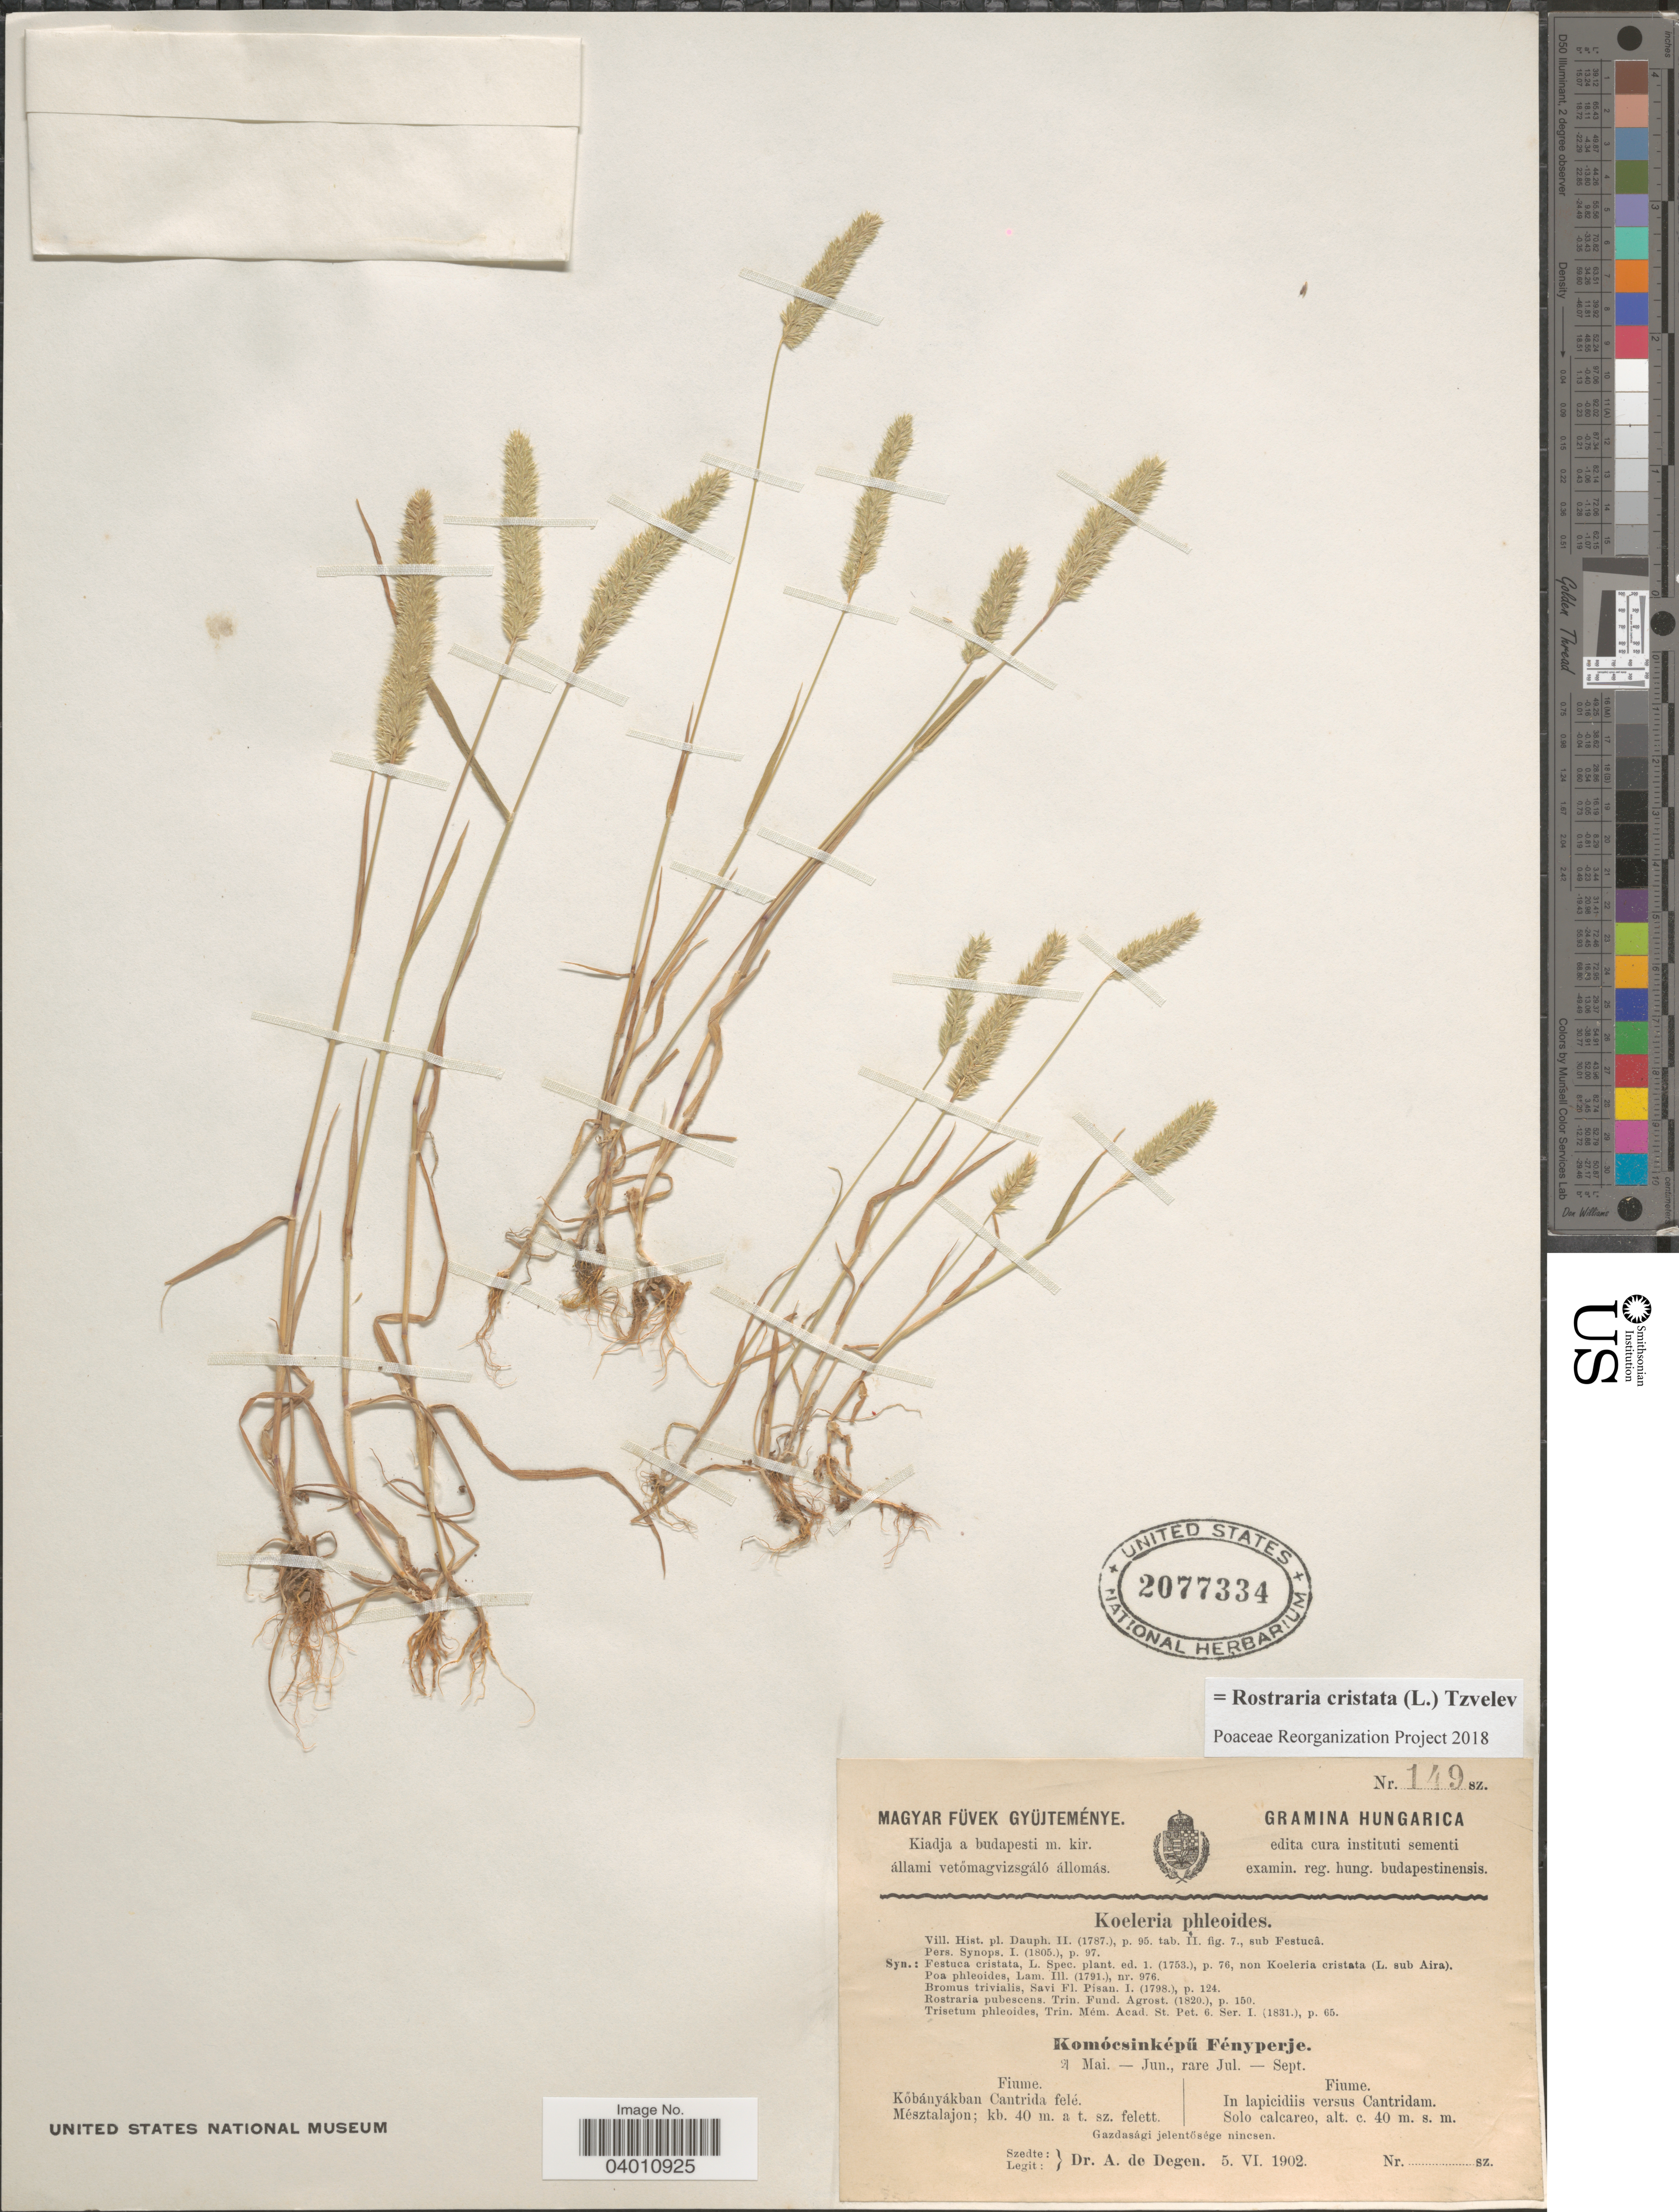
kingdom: Plantae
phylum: Tracheophyta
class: Liliopsida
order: Poales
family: Poaceae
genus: Rostraria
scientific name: Rostraria cristata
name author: (L.) Tzvelev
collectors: A. Degen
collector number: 149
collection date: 1902-06-05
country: Hungary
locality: Fiume. In lapicidiis versus Cantridam.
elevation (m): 40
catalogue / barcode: US 2077334